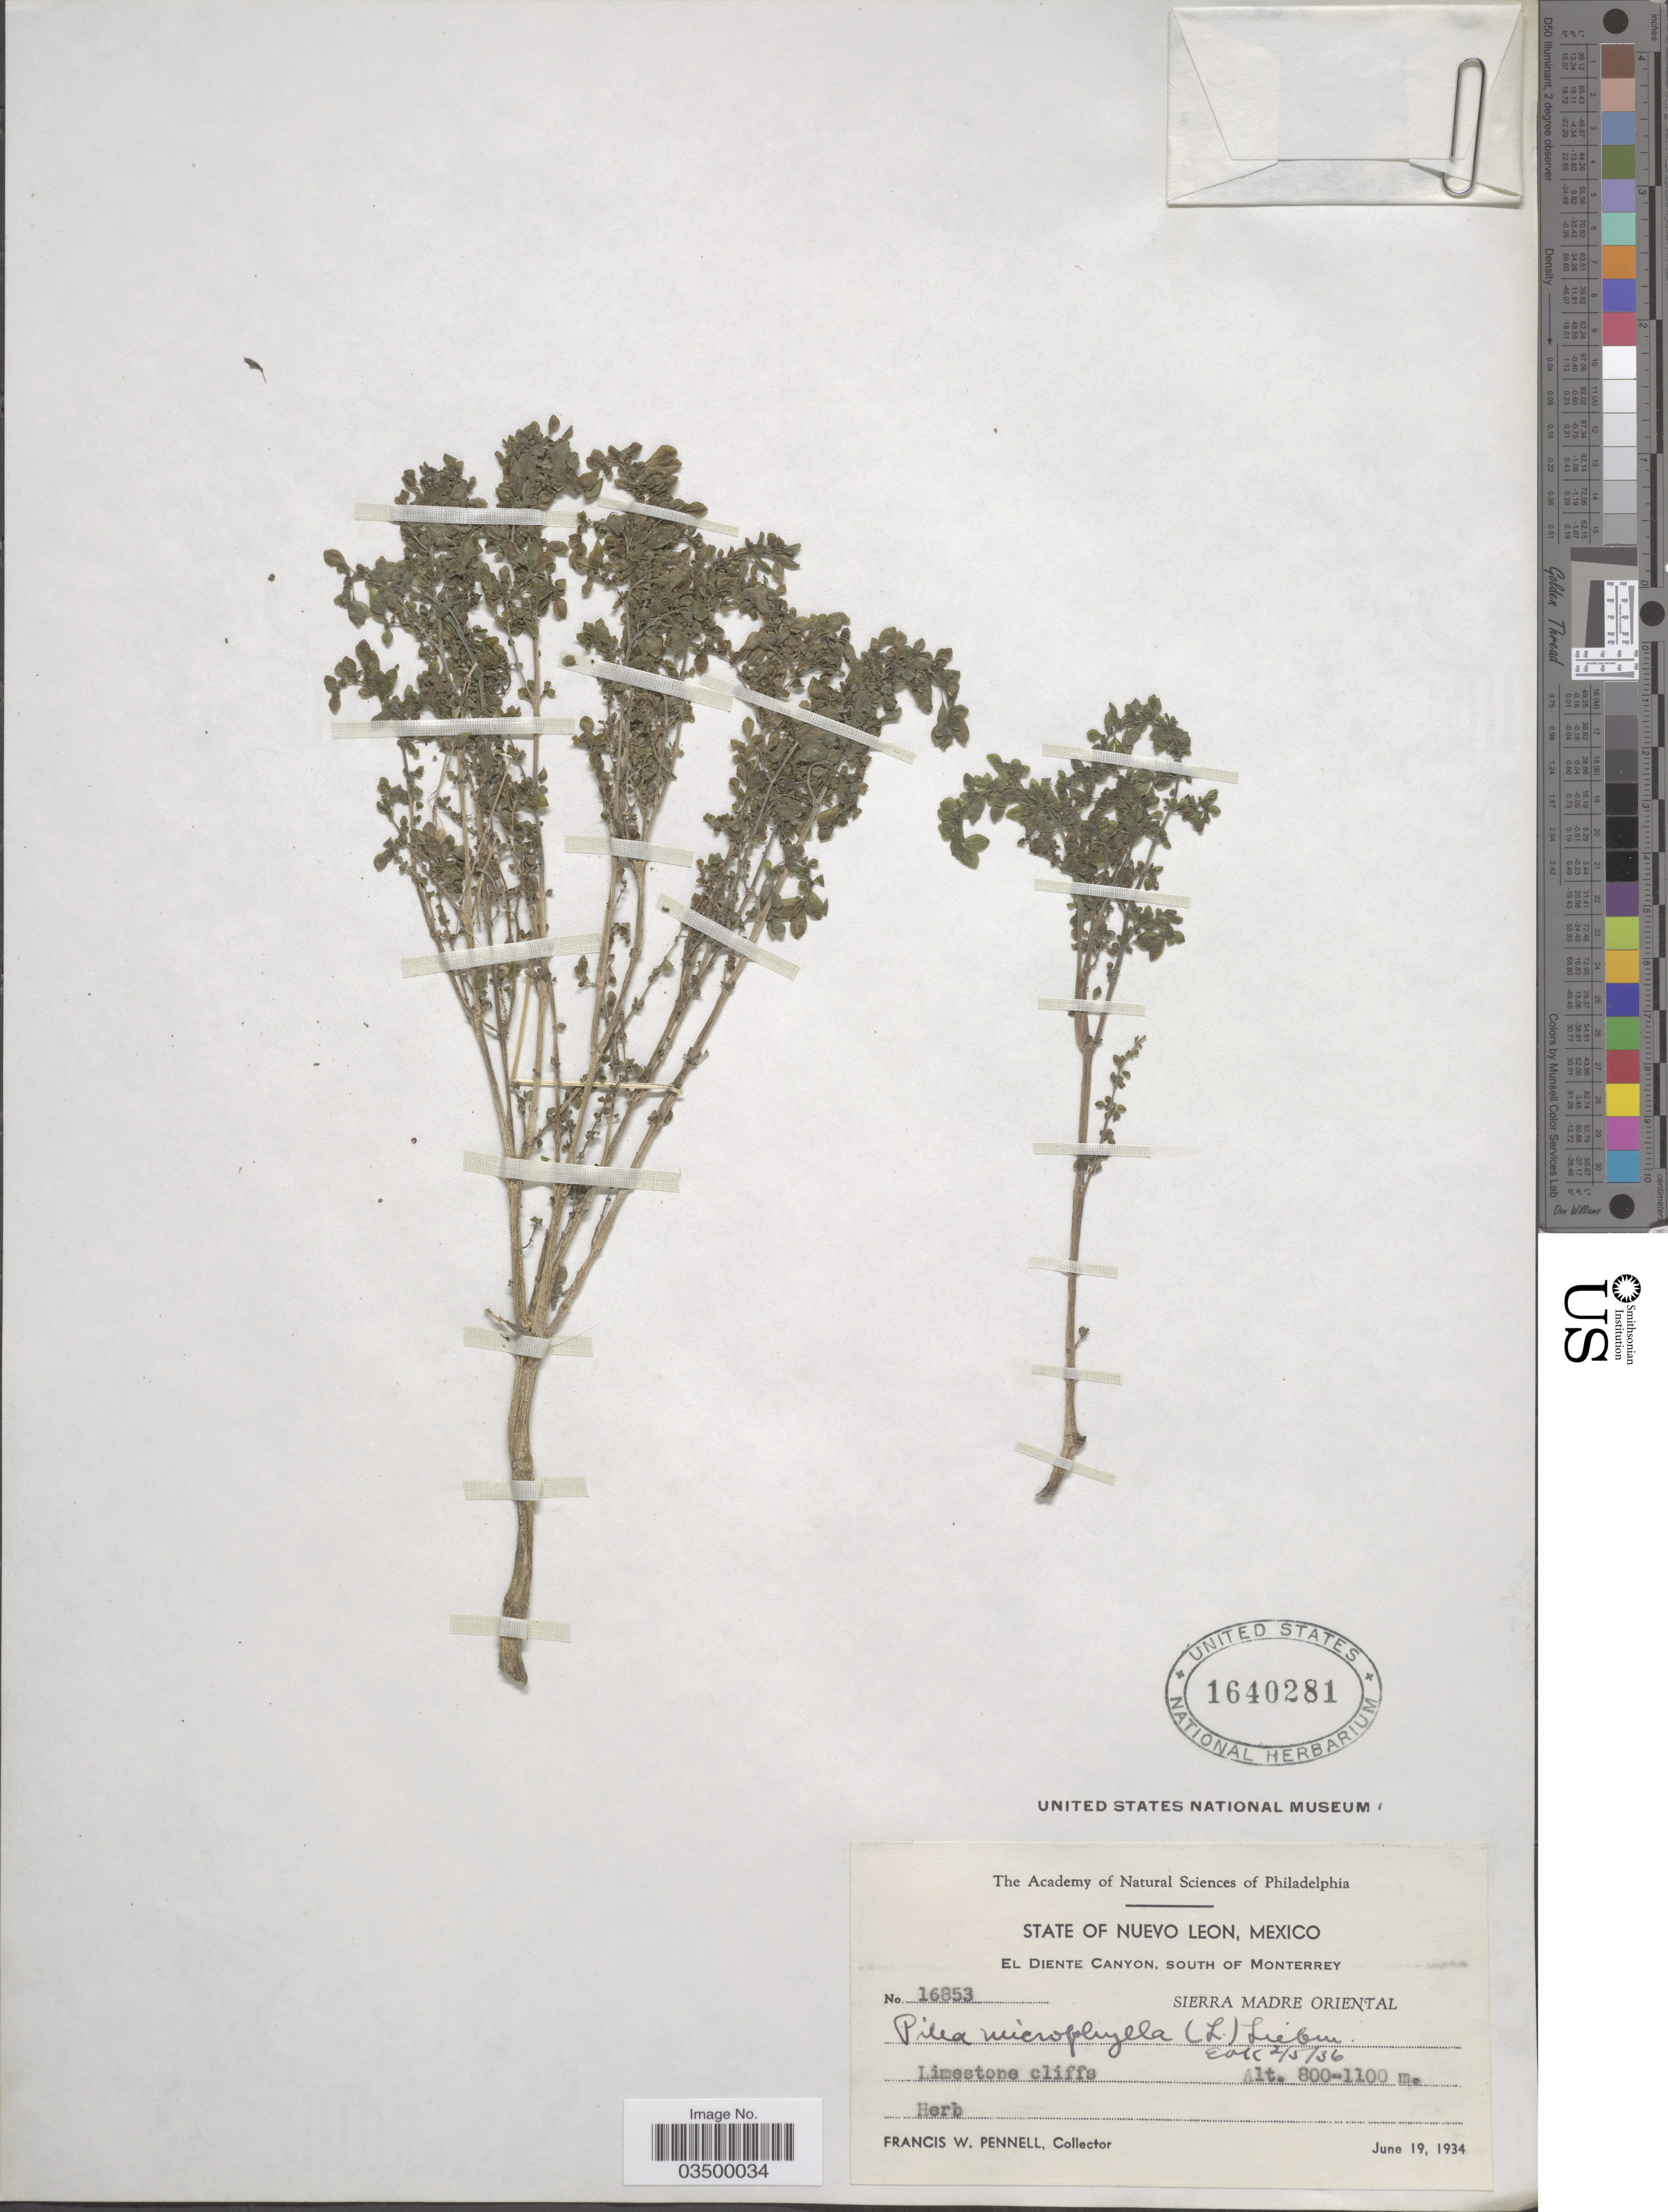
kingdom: Plantae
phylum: Tracheophyta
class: Magnoliopsida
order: Rosales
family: Urticaceae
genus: Pilea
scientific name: Pilea microphylla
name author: (L.) Liebm.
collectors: F. W. Pennell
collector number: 16853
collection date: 1934-06-19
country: Mexico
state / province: Nuevo León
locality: El Diente Canyon, South of Monterrey. Sierra Madre Oriental.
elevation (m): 800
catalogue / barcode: US 1640281